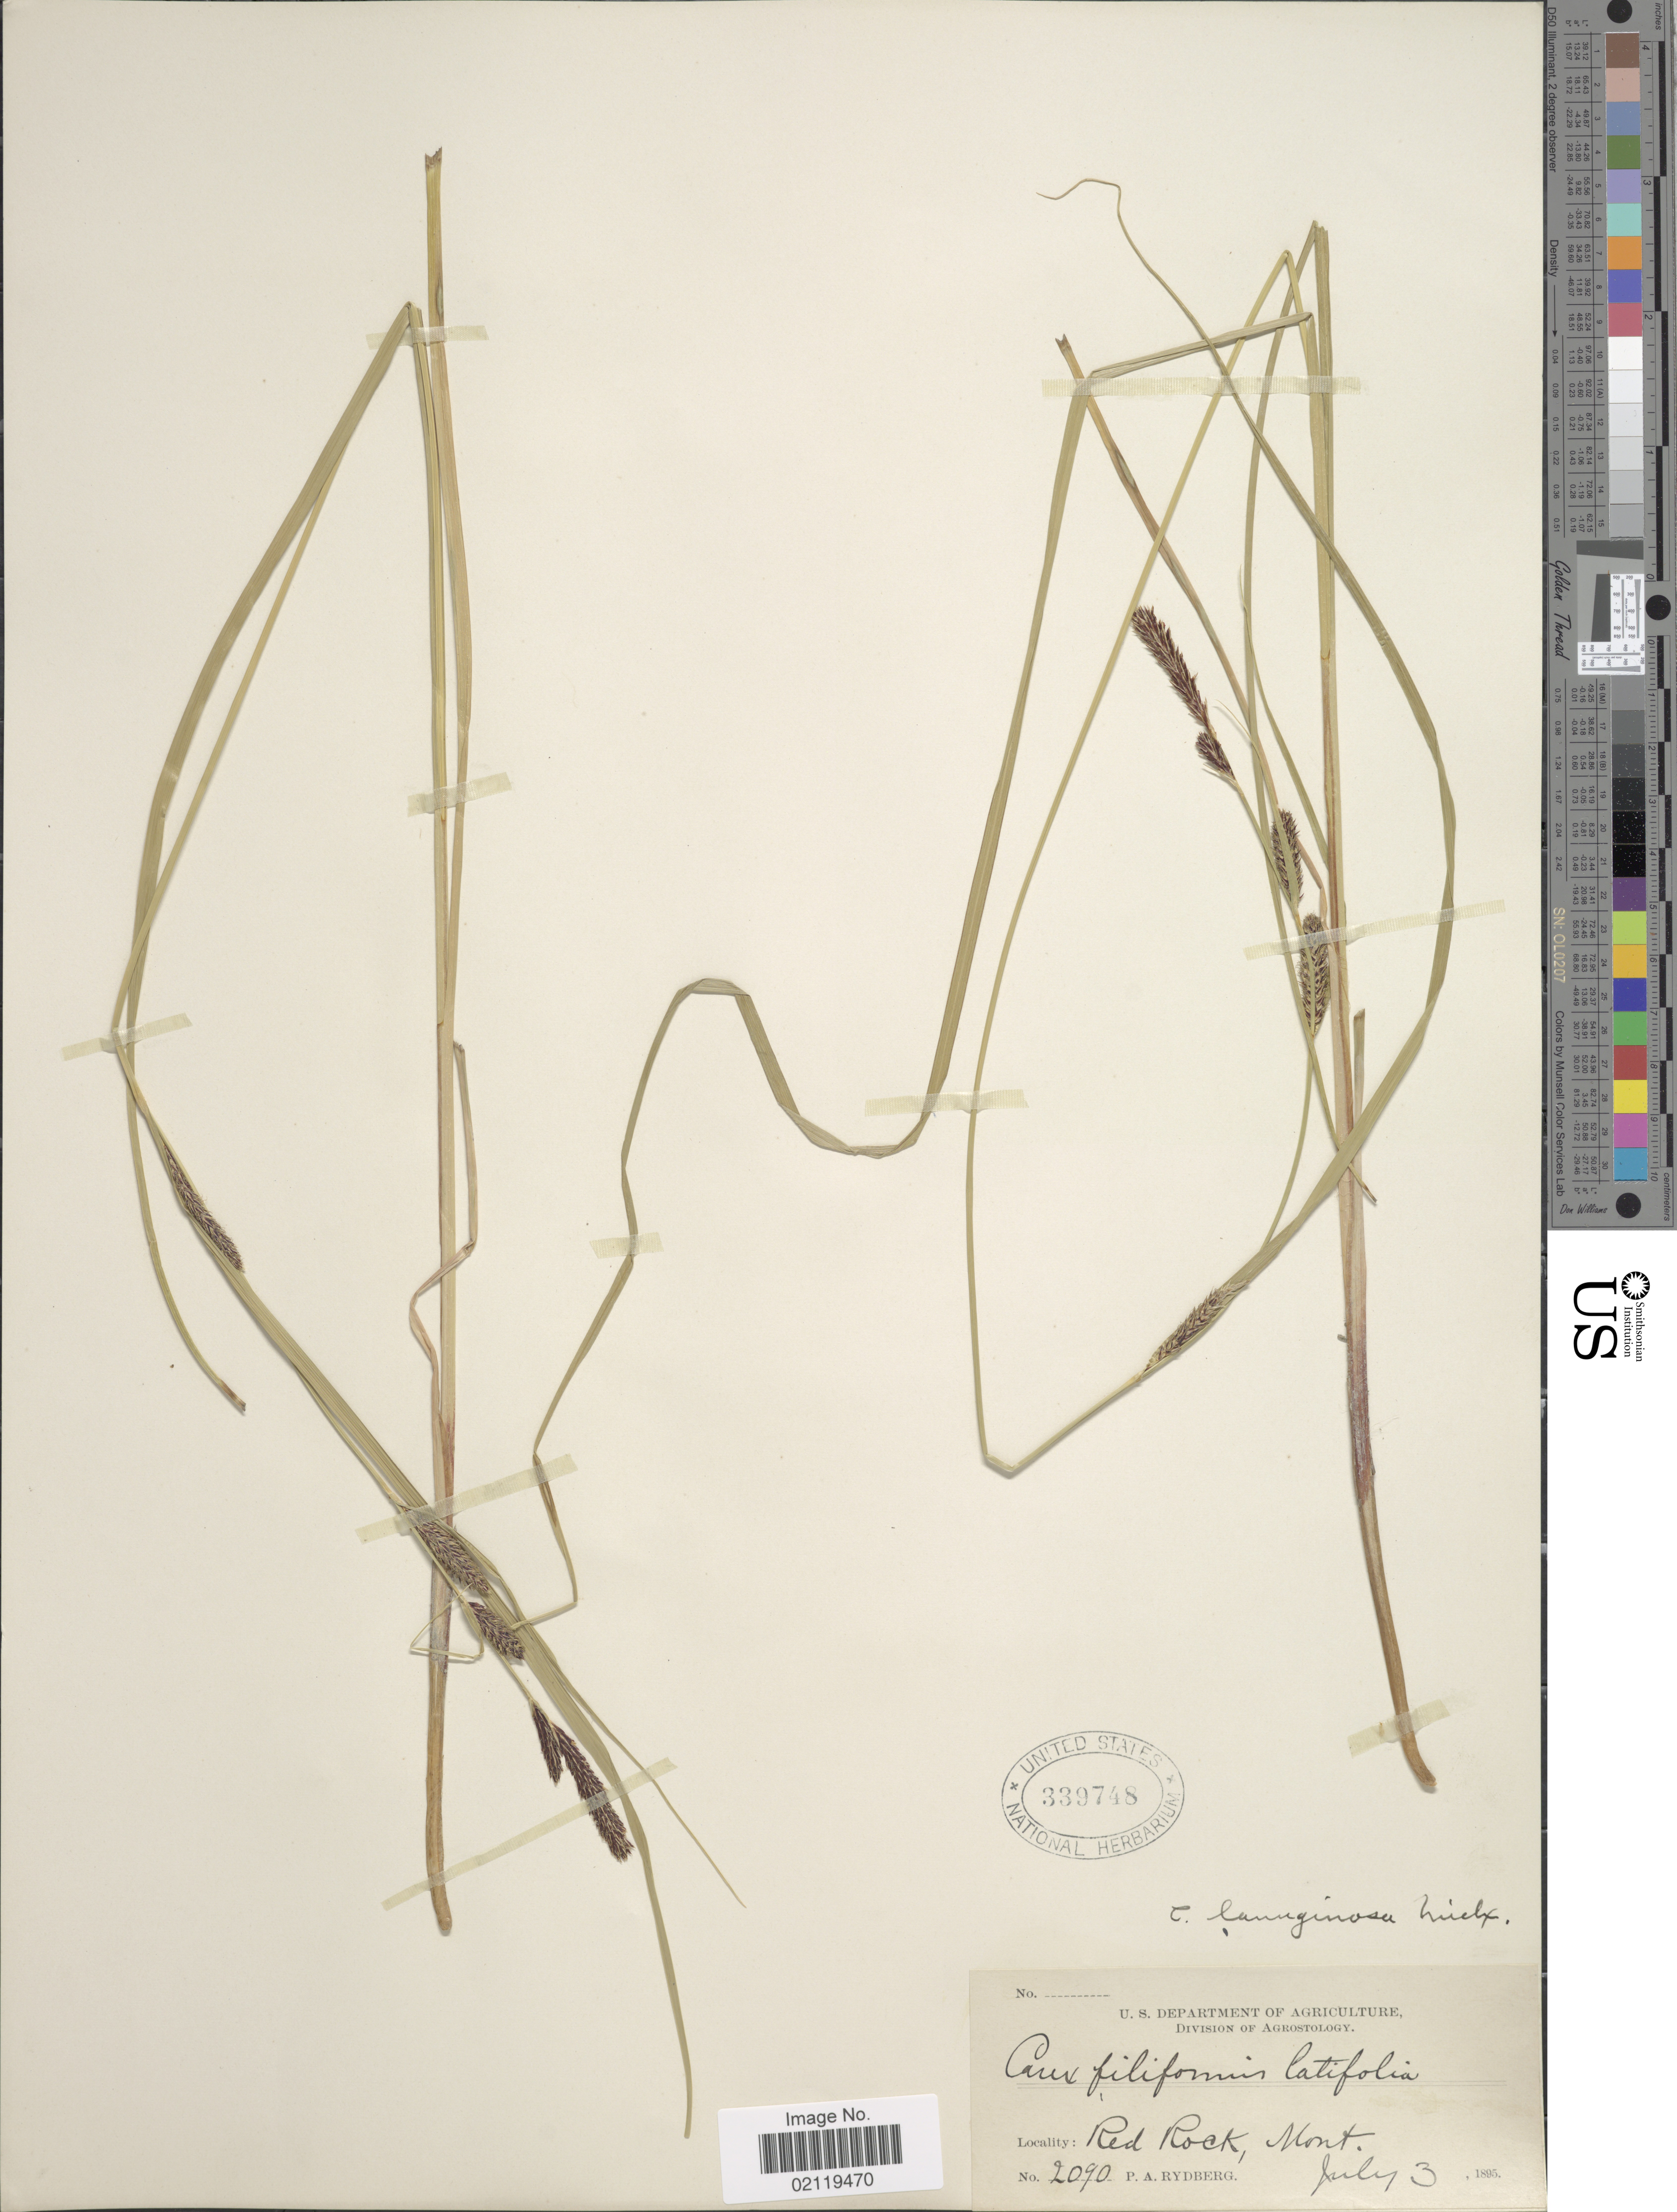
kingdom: Plantae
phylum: Tracheophyta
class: Liliopsida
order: Poales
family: Cyperaceae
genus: Carex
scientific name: Carex pellita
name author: Muhl. ex Willd.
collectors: P. A. Rydberg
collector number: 2090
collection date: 1895-07-03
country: United States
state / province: Montana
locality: Red Rock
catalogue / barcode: US 339748